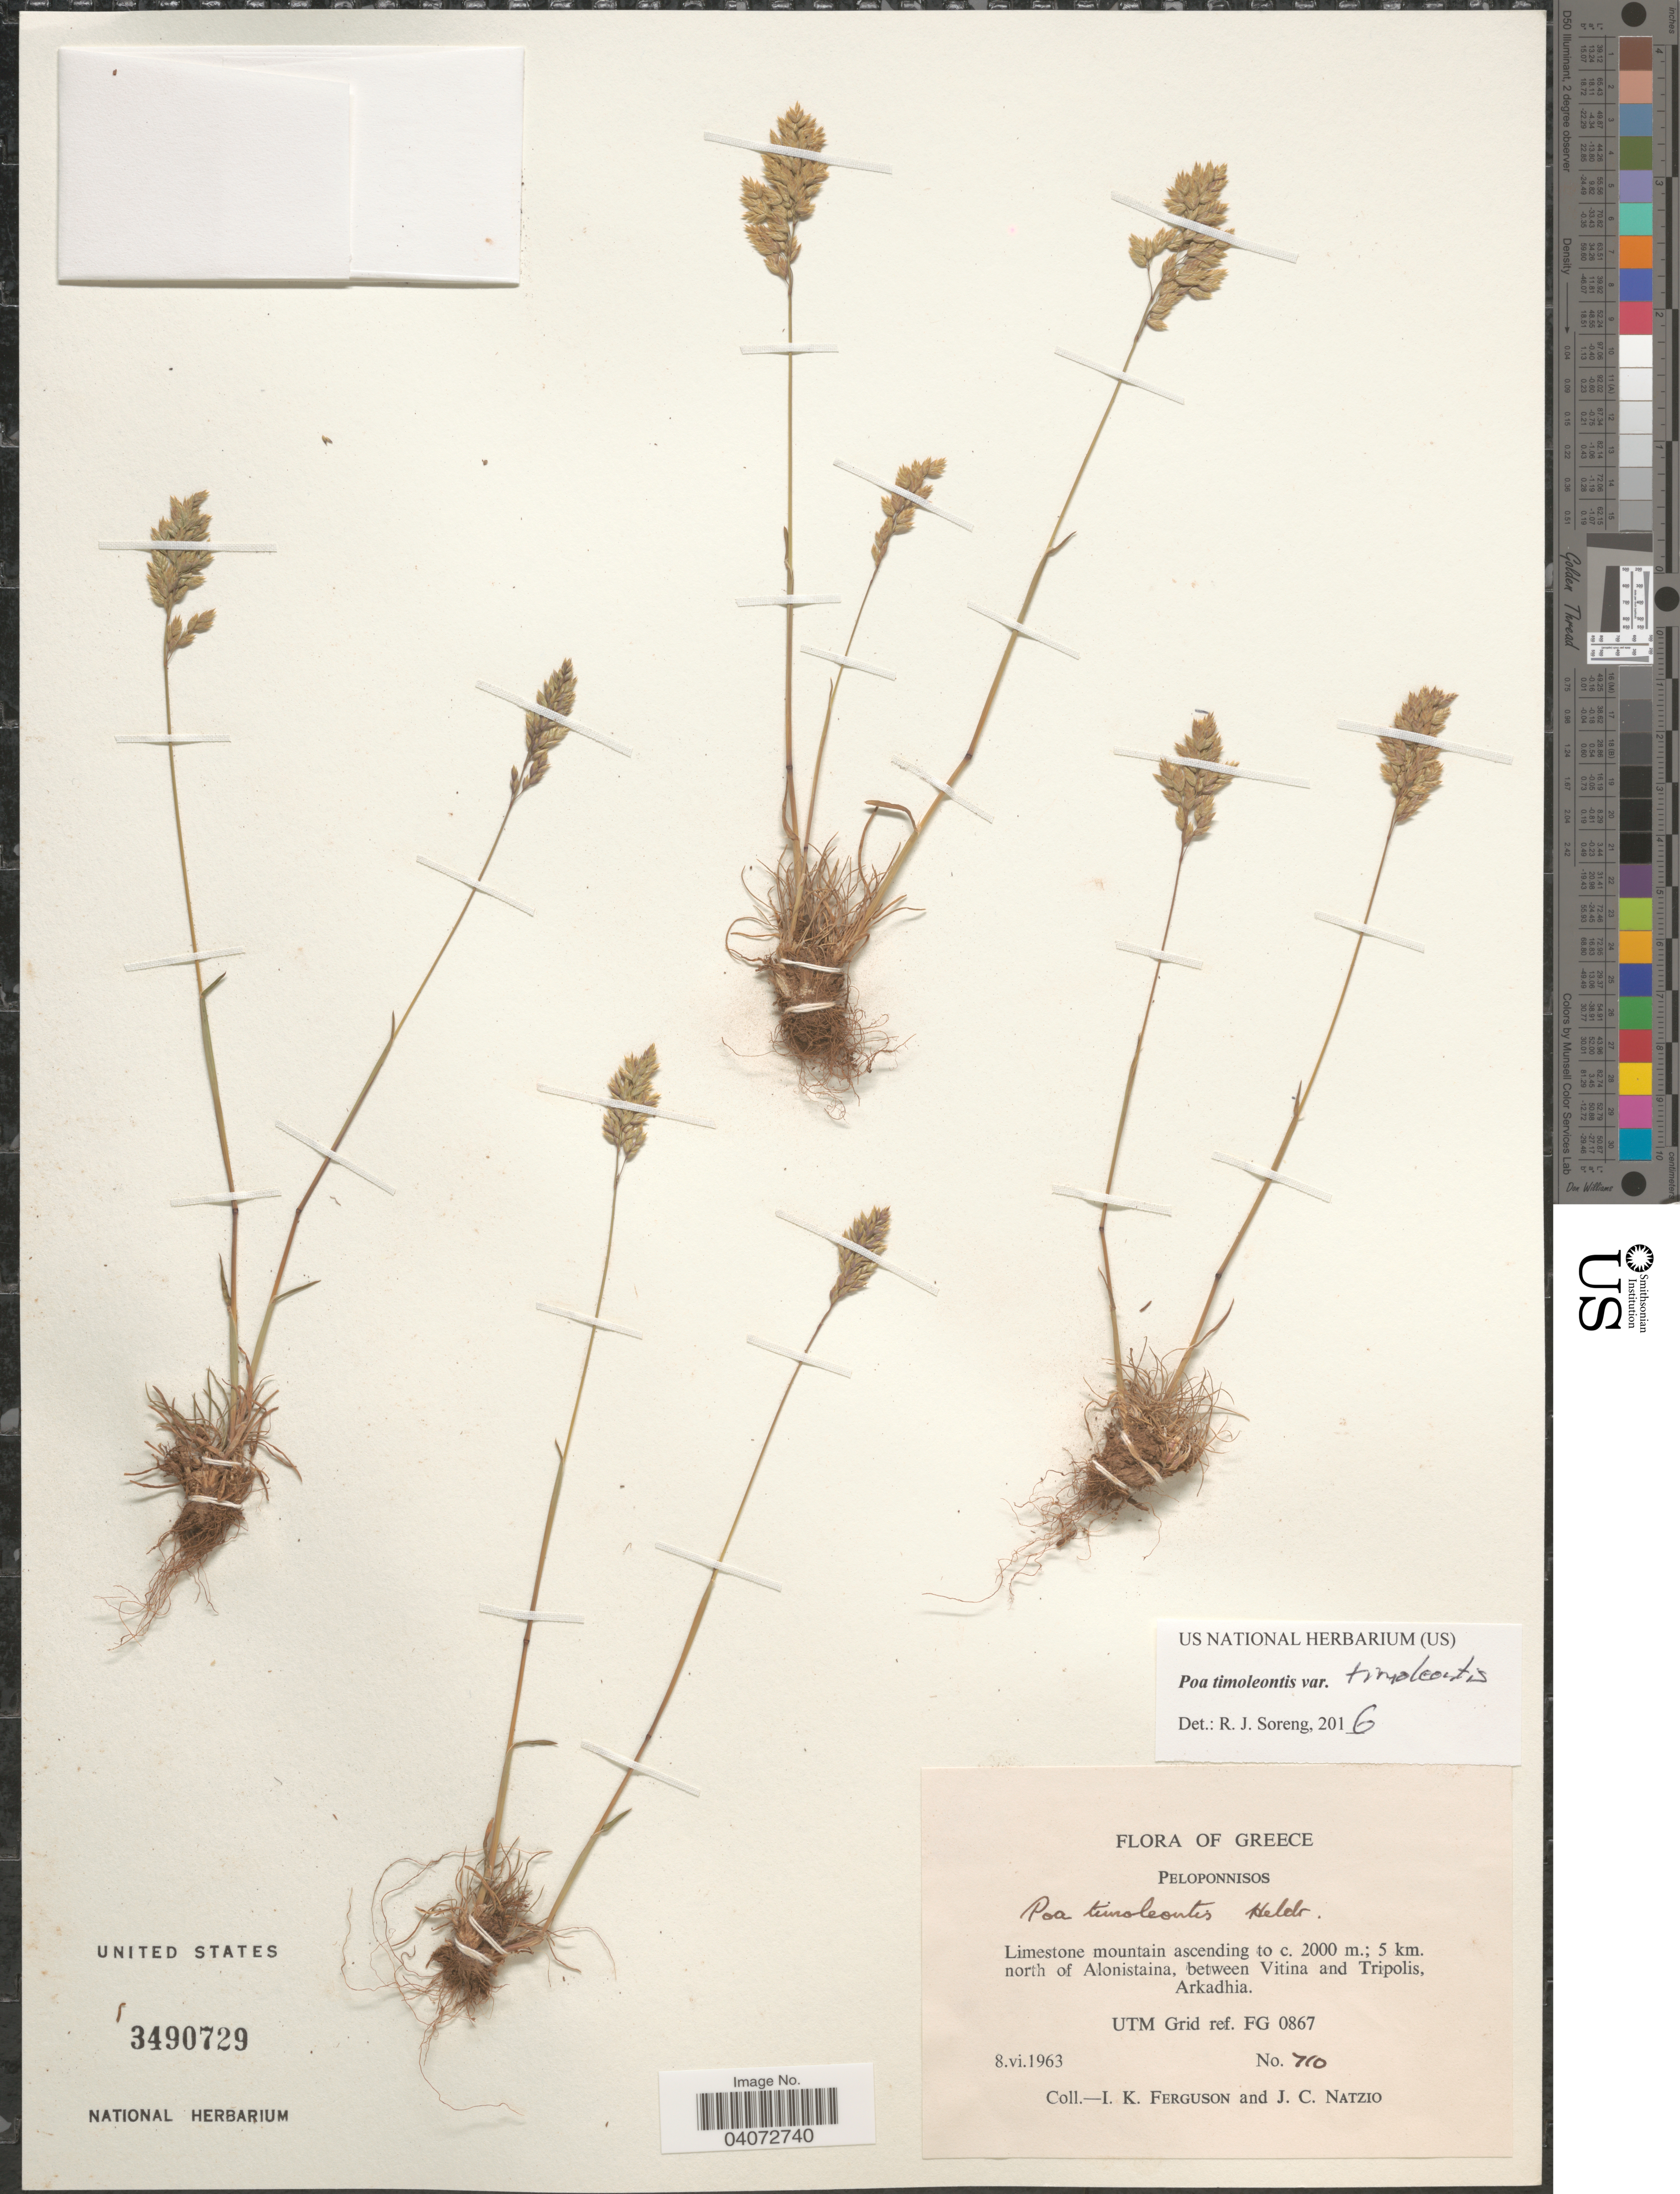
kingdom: Plantae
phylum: Tracheophyta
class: Liliopsida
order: Poales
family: Poaceae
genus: Poa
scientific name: Poa timoleontis var. timoleontis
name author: Heldr. ex Boiss.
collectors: I. K. Ferguson & J. Natzio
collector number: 710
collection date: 1963-06-08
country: Greece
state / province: Peloponnese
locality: Limestone mountain; 5 km. north of Alonistaina, between Vitinia and Tripolis, Arkadhia. UTM Grid ref. 0867.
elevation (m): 2000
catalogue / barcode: US 3490729